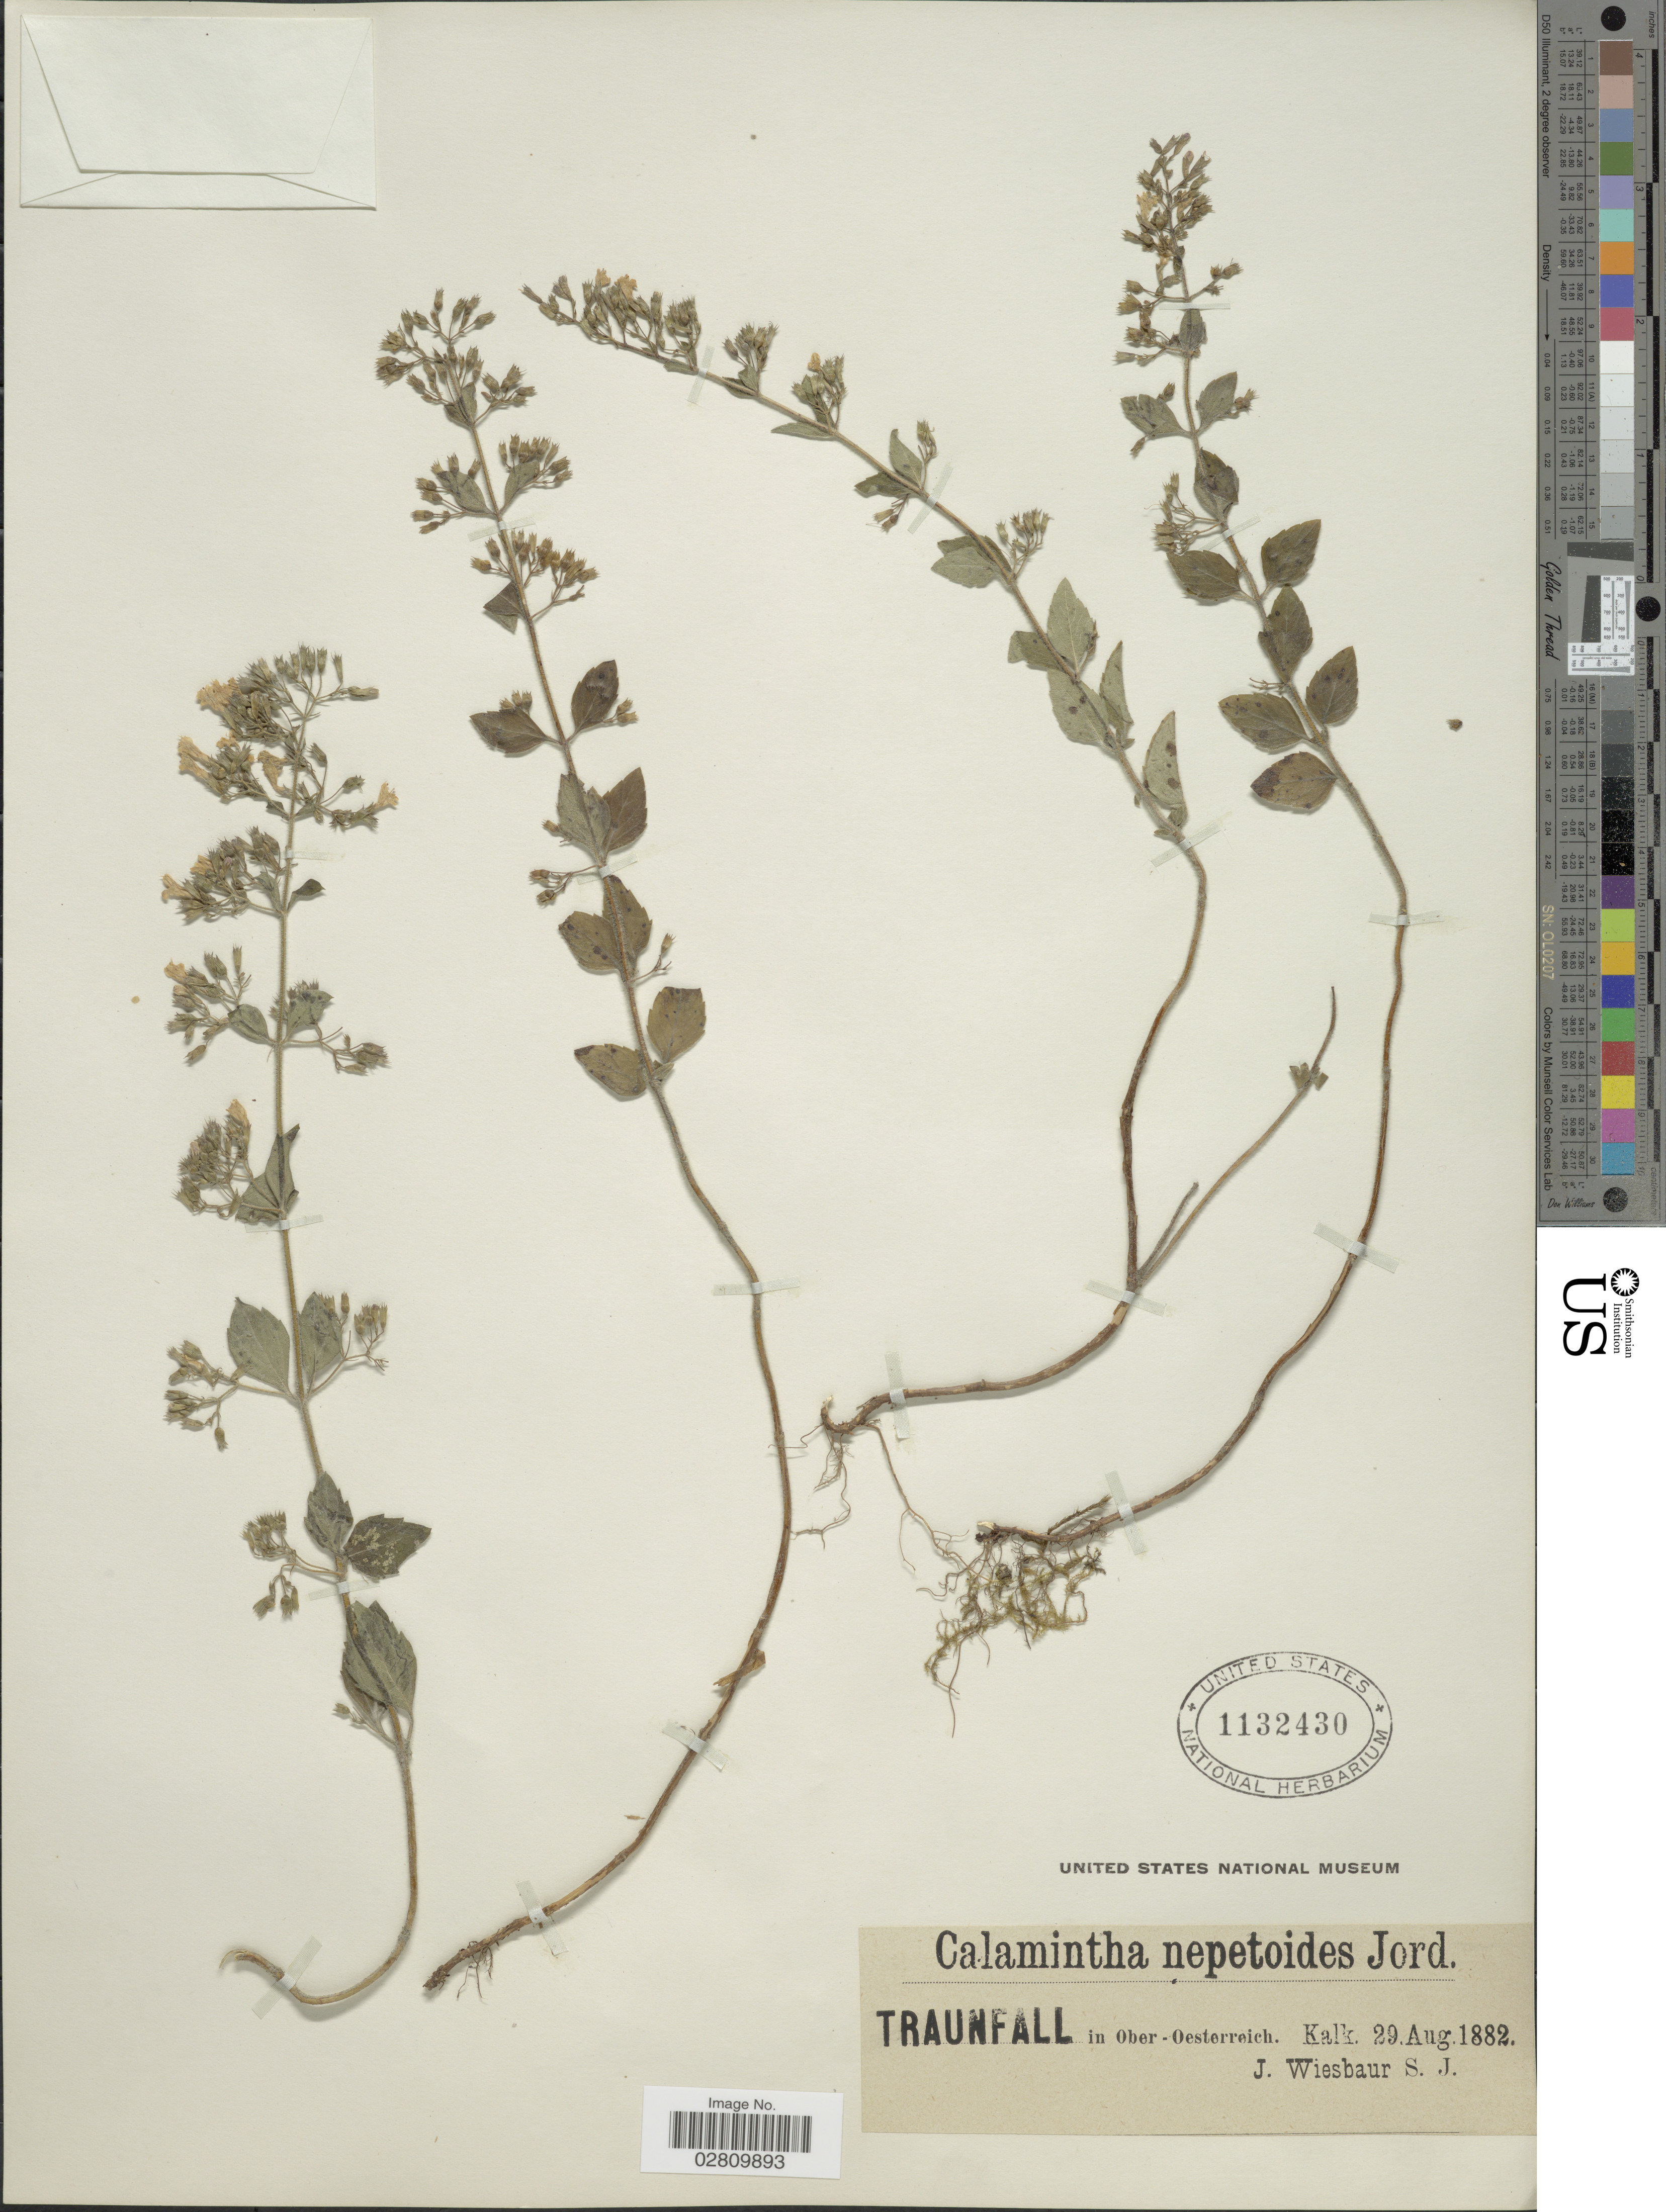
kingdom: Plantae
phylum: Tracheophyta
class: Magnoliopsida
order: Lamiales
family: Lamiaceae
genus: Calamintha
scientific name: Calamintha nepetoides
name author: Jord.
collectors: J. Wiesbaur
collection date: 1882-08-29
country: Austria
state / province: Oberosterreich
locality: Traunfall in Ober-Oesterreich.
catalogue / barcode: US 1132430